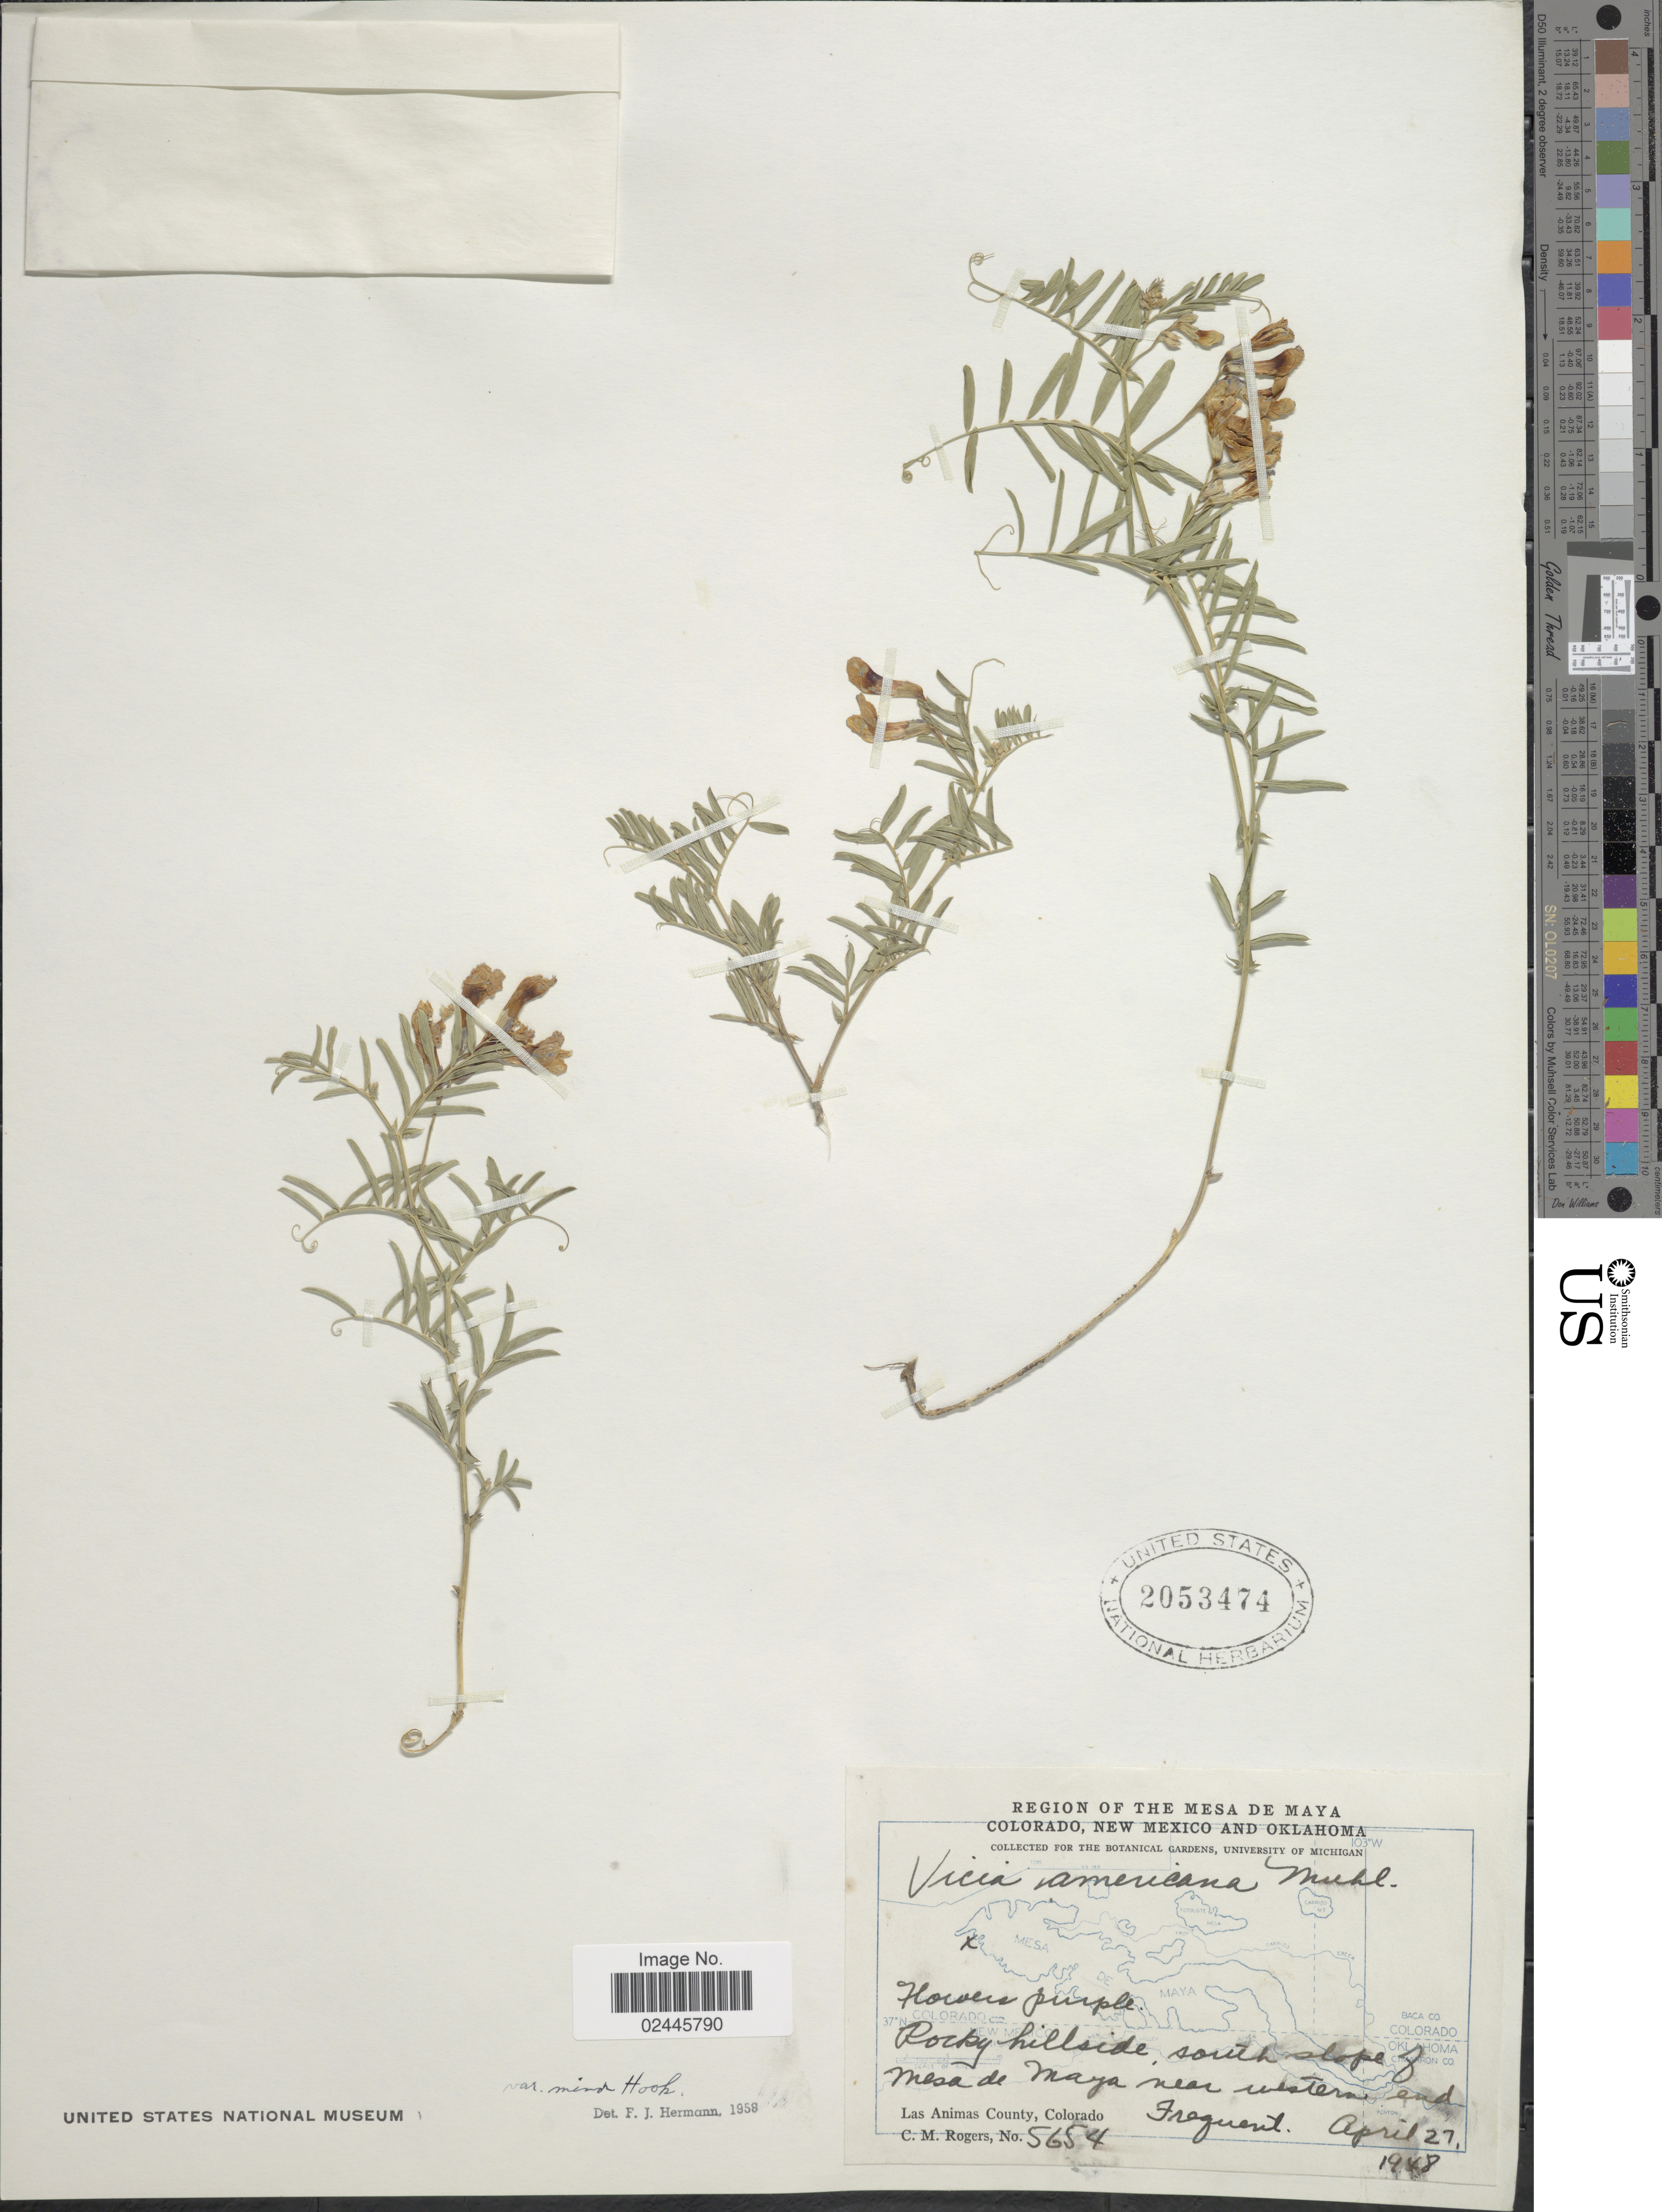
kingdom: Plantae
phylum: Tracheophyta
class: Magnoliopsida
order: Fabales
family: Fabaceae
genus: Vicia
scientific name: Vicia americana var. minor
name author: Hook.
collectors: C. M. Rogers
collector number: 5654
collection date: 1948-04-27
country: United States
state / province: Colorado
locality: Rocky hillside, south slope of Mesa de Maya near western end. Las Animas County, Colorado.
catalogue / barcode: US 2053474